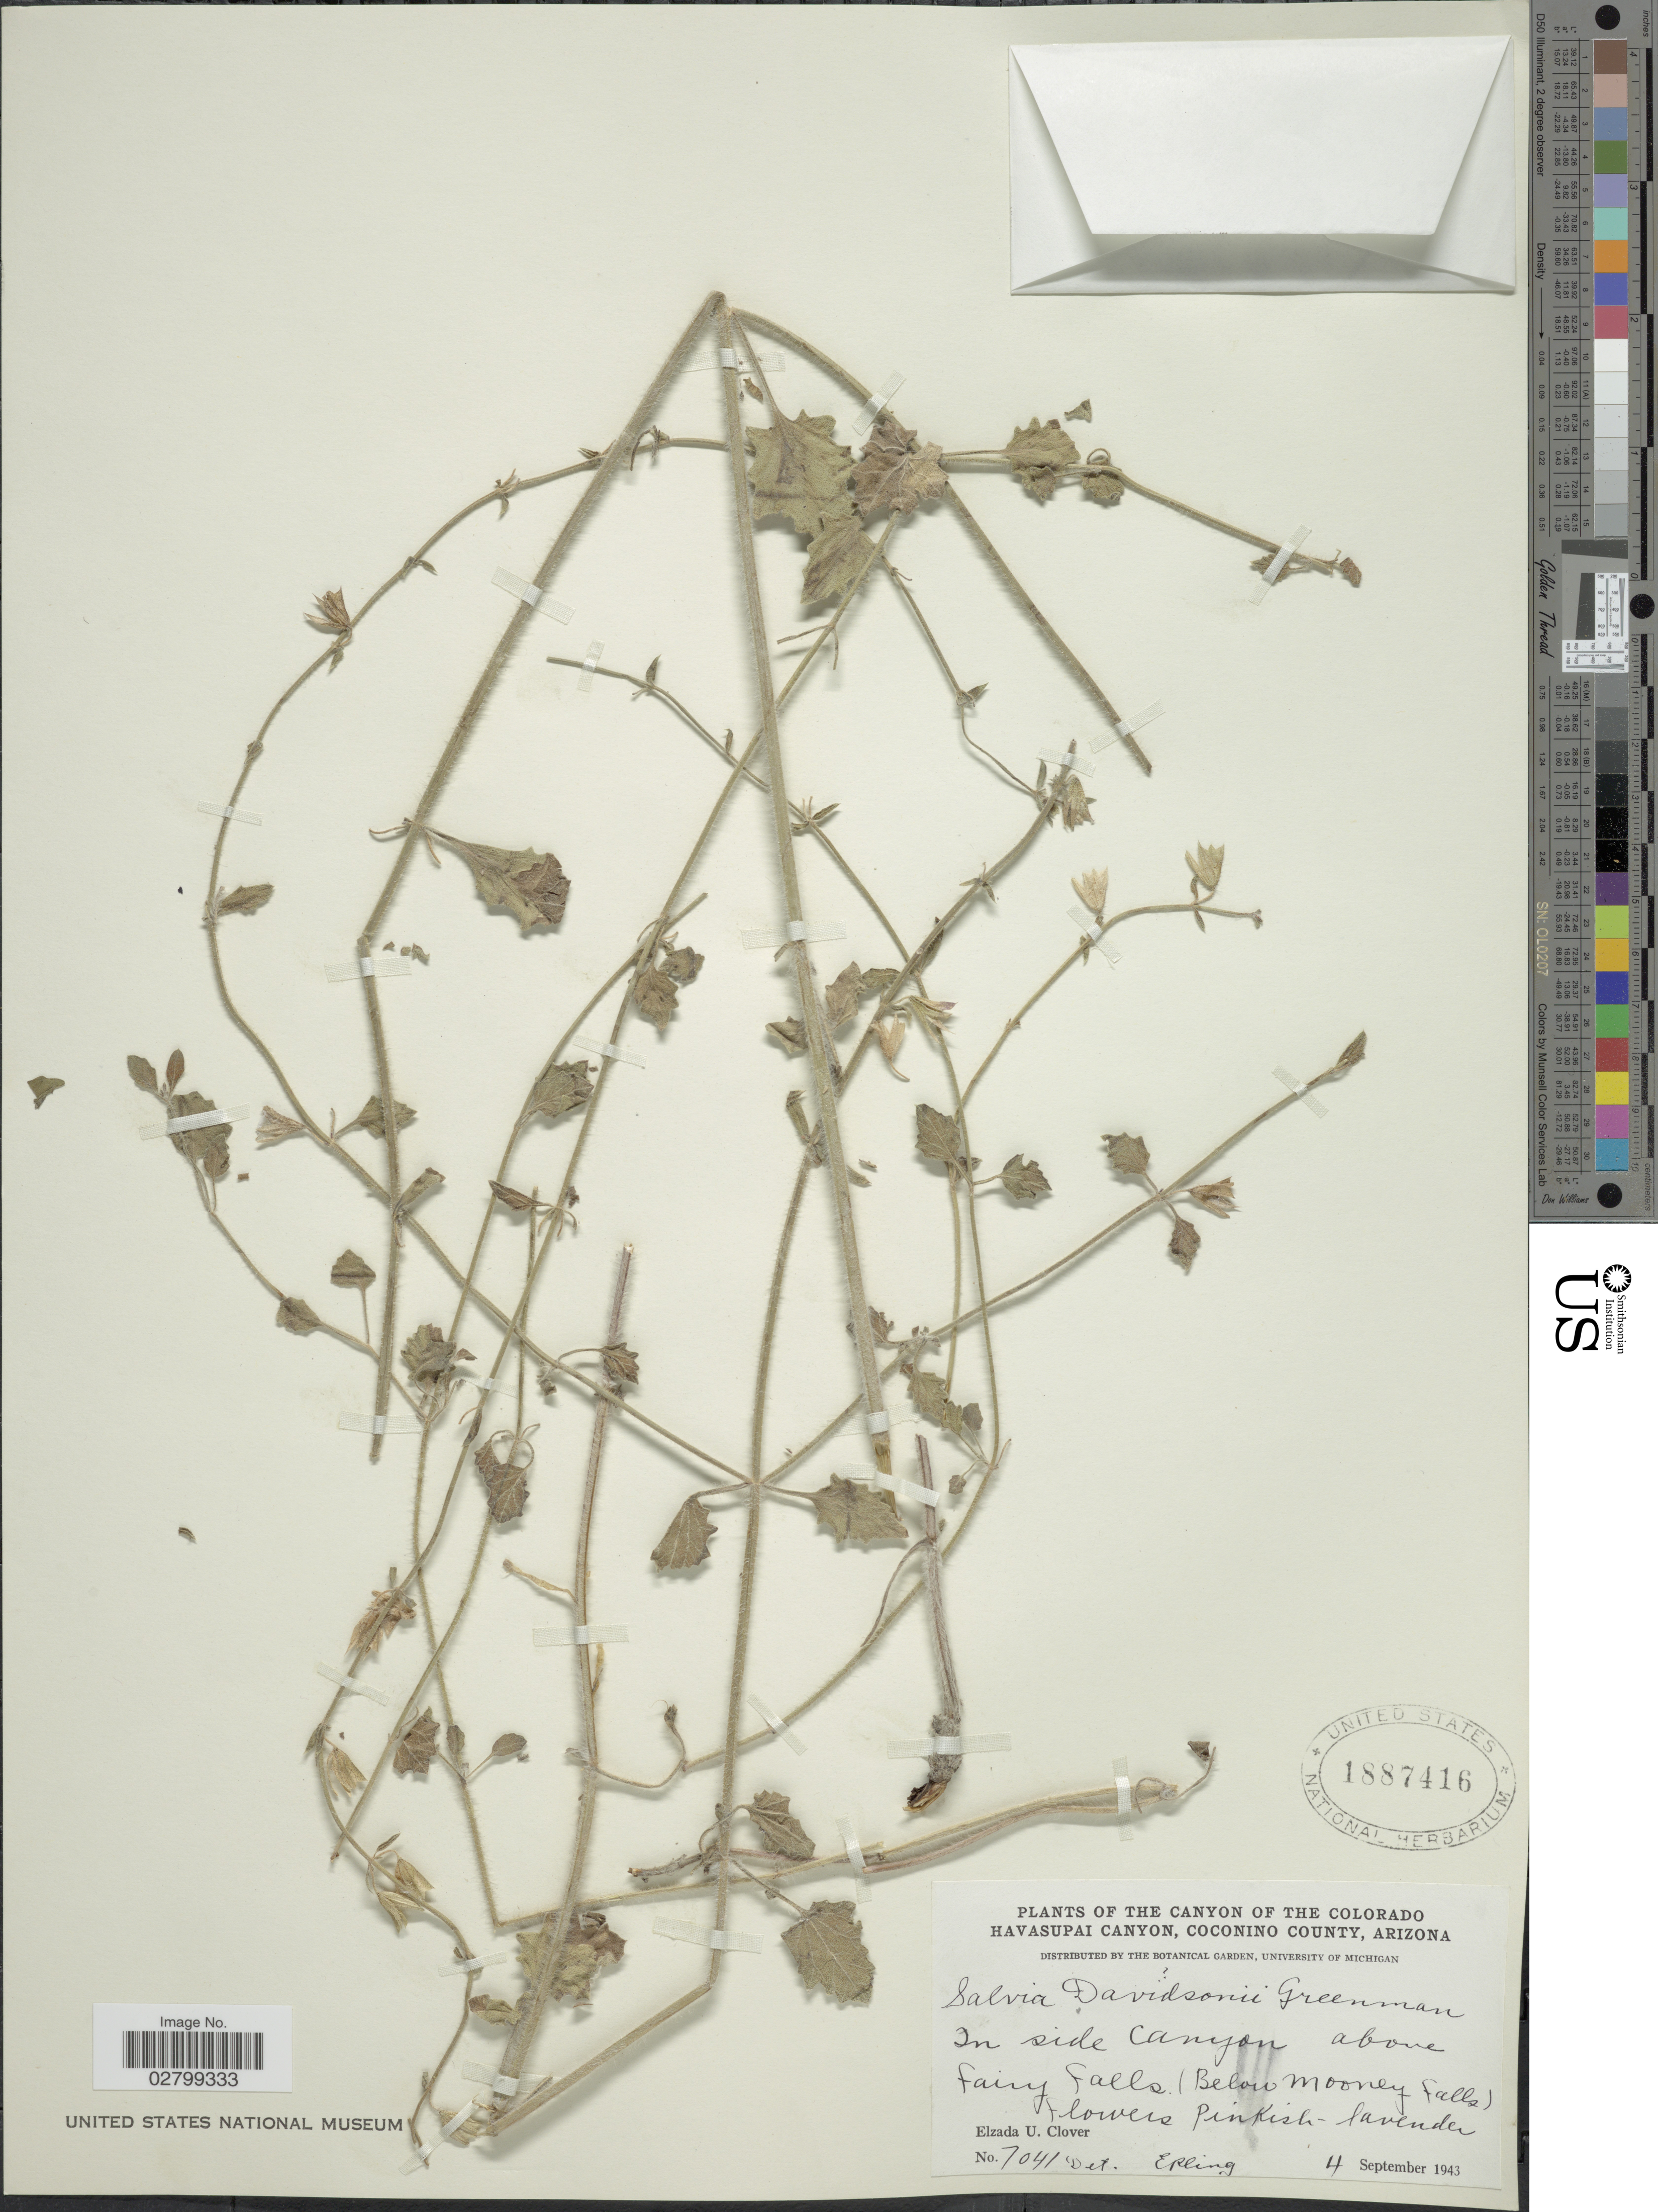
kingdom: Plantae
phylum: Tracheophyta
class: Magnoliopsida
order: Lamiales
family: Lamiaceae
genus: Salvia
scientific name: Salvia davidsonii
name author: Greenm.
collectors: E. U. Clover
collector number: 7041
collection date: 1943-09-04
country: United States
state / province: Arizona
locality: The Canyon of the Colorado Havasupai Canyon, Coconino County. In side canyon above Fairy Falls (Below Mooney Falls).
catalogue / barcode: US 1887416